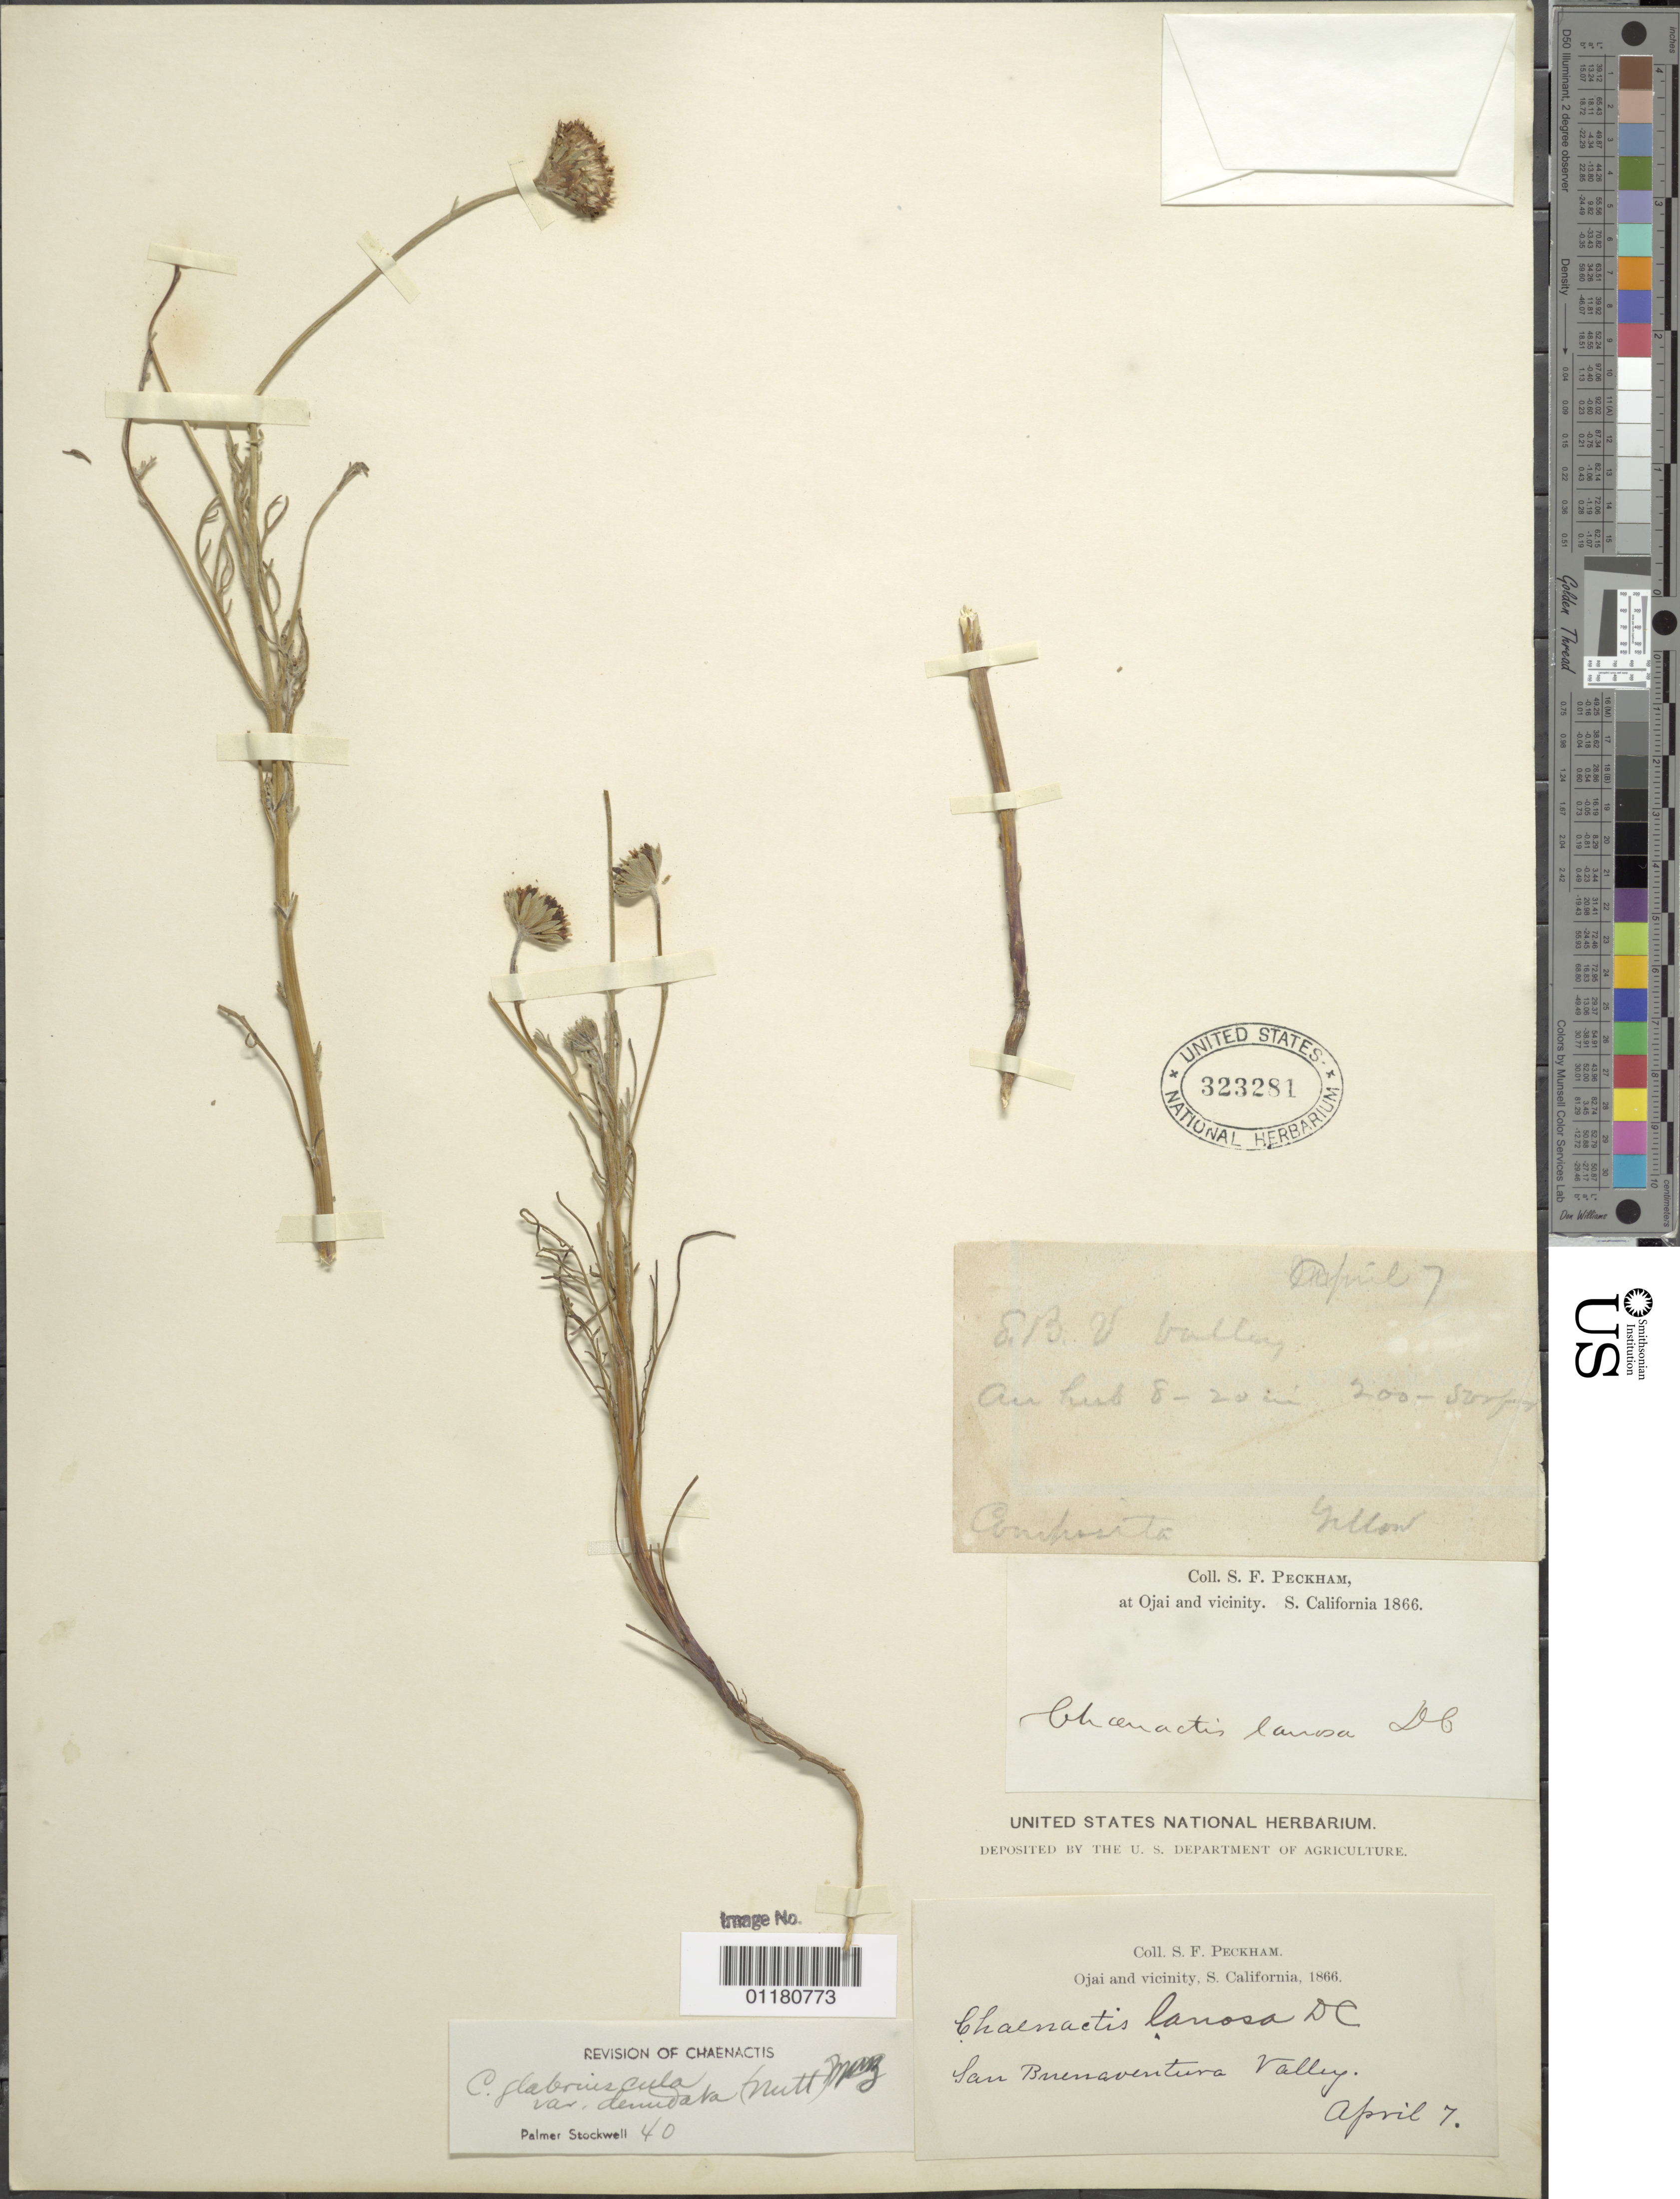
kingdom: Plantae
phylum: Tracheophyta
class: Magnoliopsida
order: Asterales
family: Asteraceae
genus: Chaenactis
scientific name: Chaenactis glabriuscula var. denudata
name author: (Nutt.) Munz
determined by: Stockwell, P.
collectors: S. Peckham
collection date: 1866-04-07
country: United States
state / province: California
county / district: Ventura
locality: San Buenaventura Valley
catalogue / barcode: US 323281